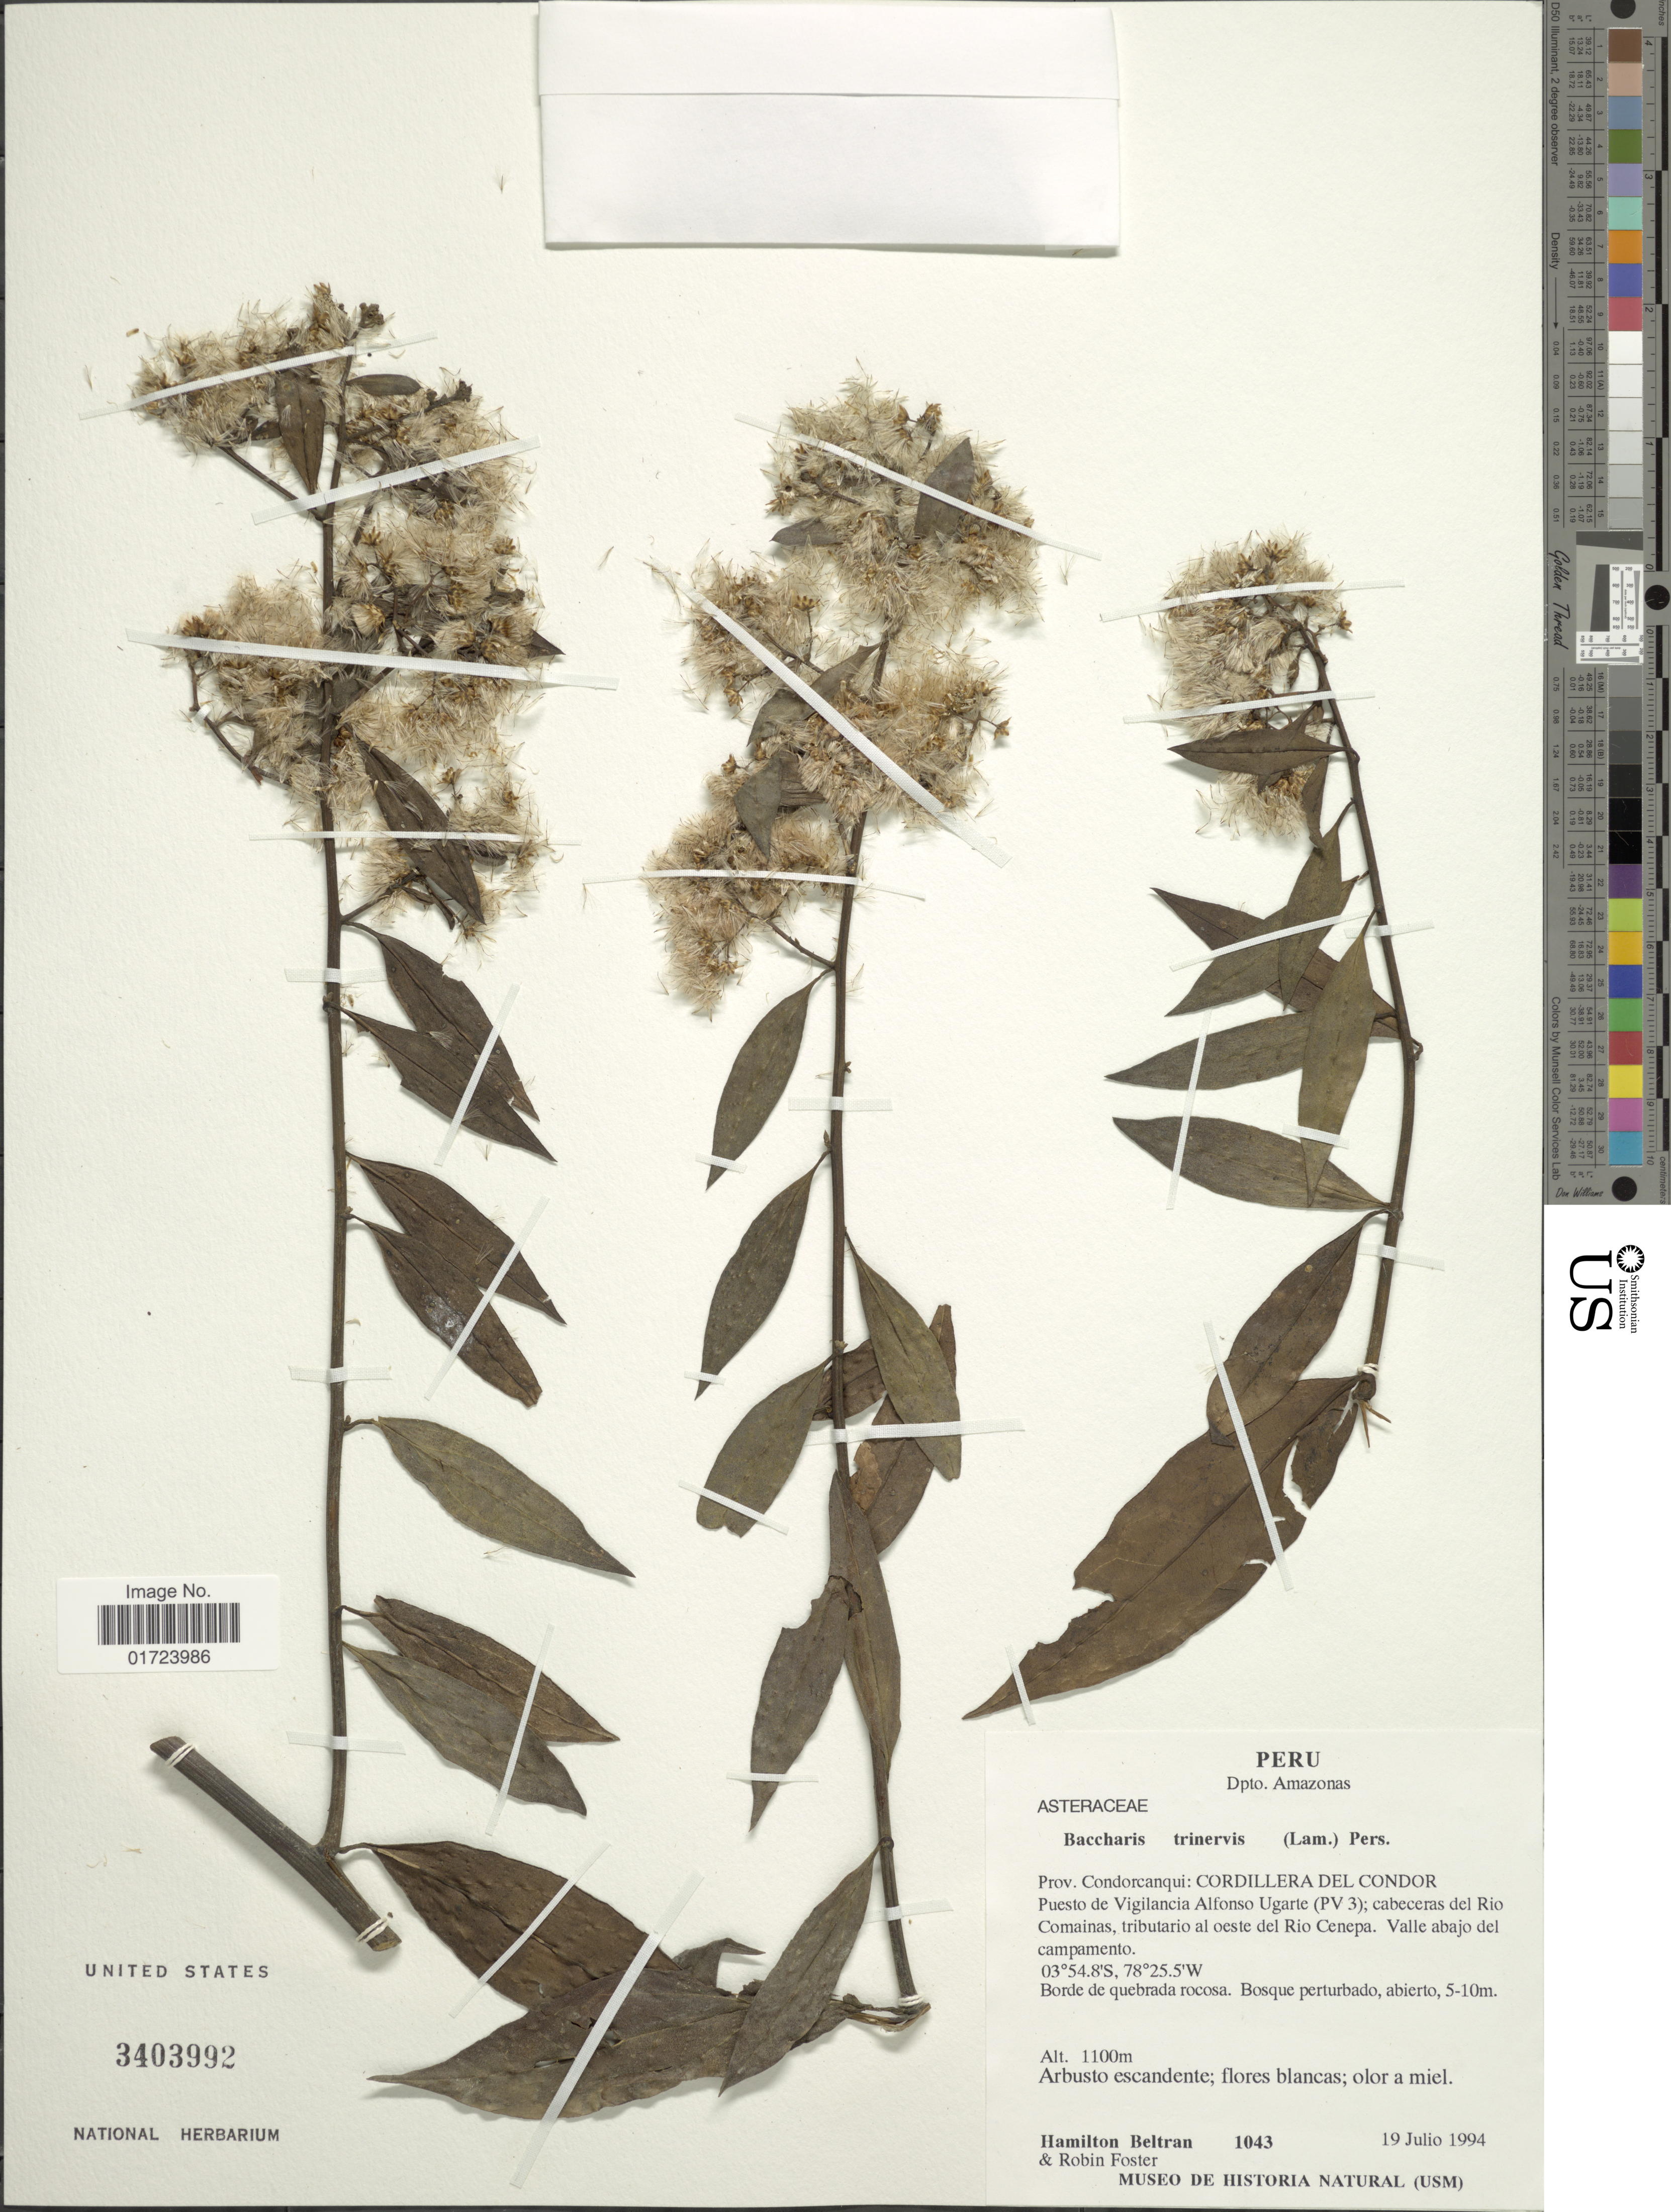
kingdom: Plantae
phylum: Tracheophyta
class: Magnoliopsida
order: Asterales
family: Asteraceae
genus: Baccharis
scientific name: Baccharis trinervis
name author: (Lam.) Pers.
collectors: H. Beltran & R. B. Foster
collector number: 1043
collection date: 1994-07-19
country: Peru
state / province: Amazonas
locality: Prov. Condorcanqui: Cordillera Del Condor. Puesto de Vigilancia Alfonso Ugarte (PV 3). cabecceras del Rio Comainas, tributario al oeste Rio Cenepa.Valle abajo del campamento.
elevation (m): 1100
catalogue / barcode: US 3403992